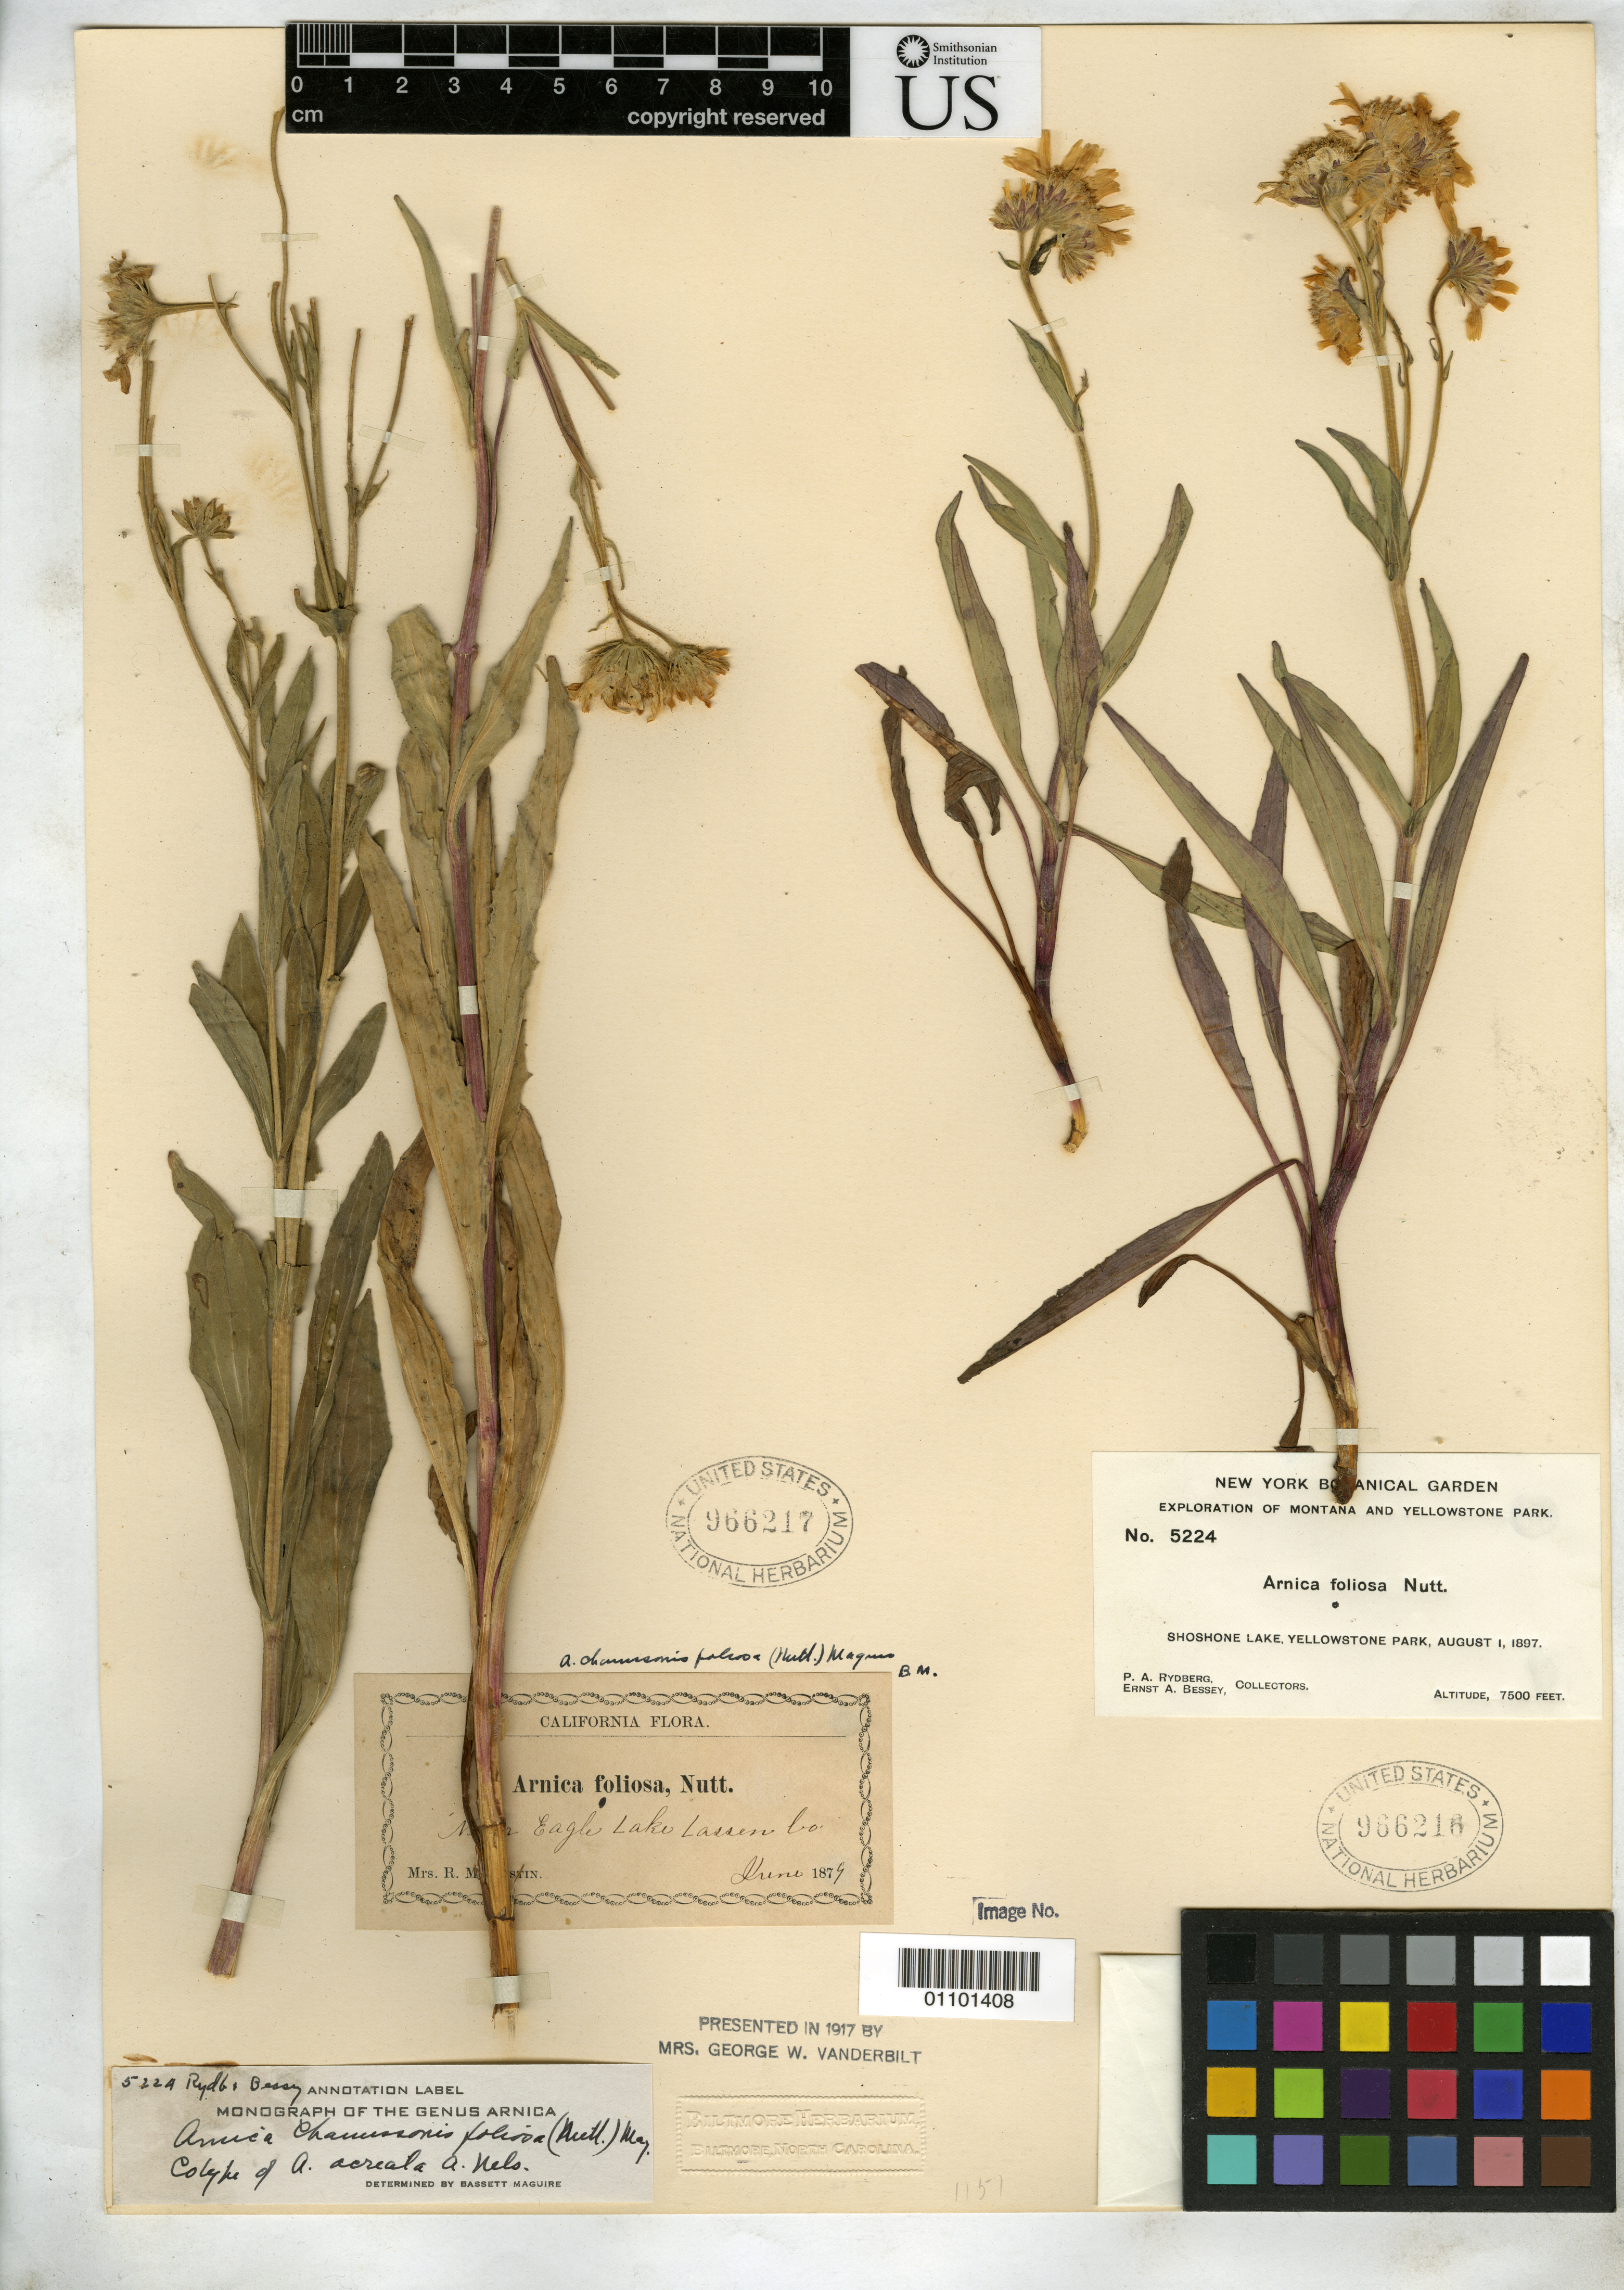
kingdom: Plantae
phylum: Tracheophyta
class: Magnoliopsida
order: Asterales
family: Asteraceae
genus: Arnica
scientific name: Arnica ocreata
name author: A. Nelson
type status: Syntype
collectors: P. A. Rydberg & E. Bessey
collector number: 5224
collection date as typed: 1 Aug 1897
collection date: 1897-08-01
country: United States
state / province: Montana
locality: Shoshone Lake, Yellowstone Park.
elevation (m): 2286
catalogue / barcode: US 966216